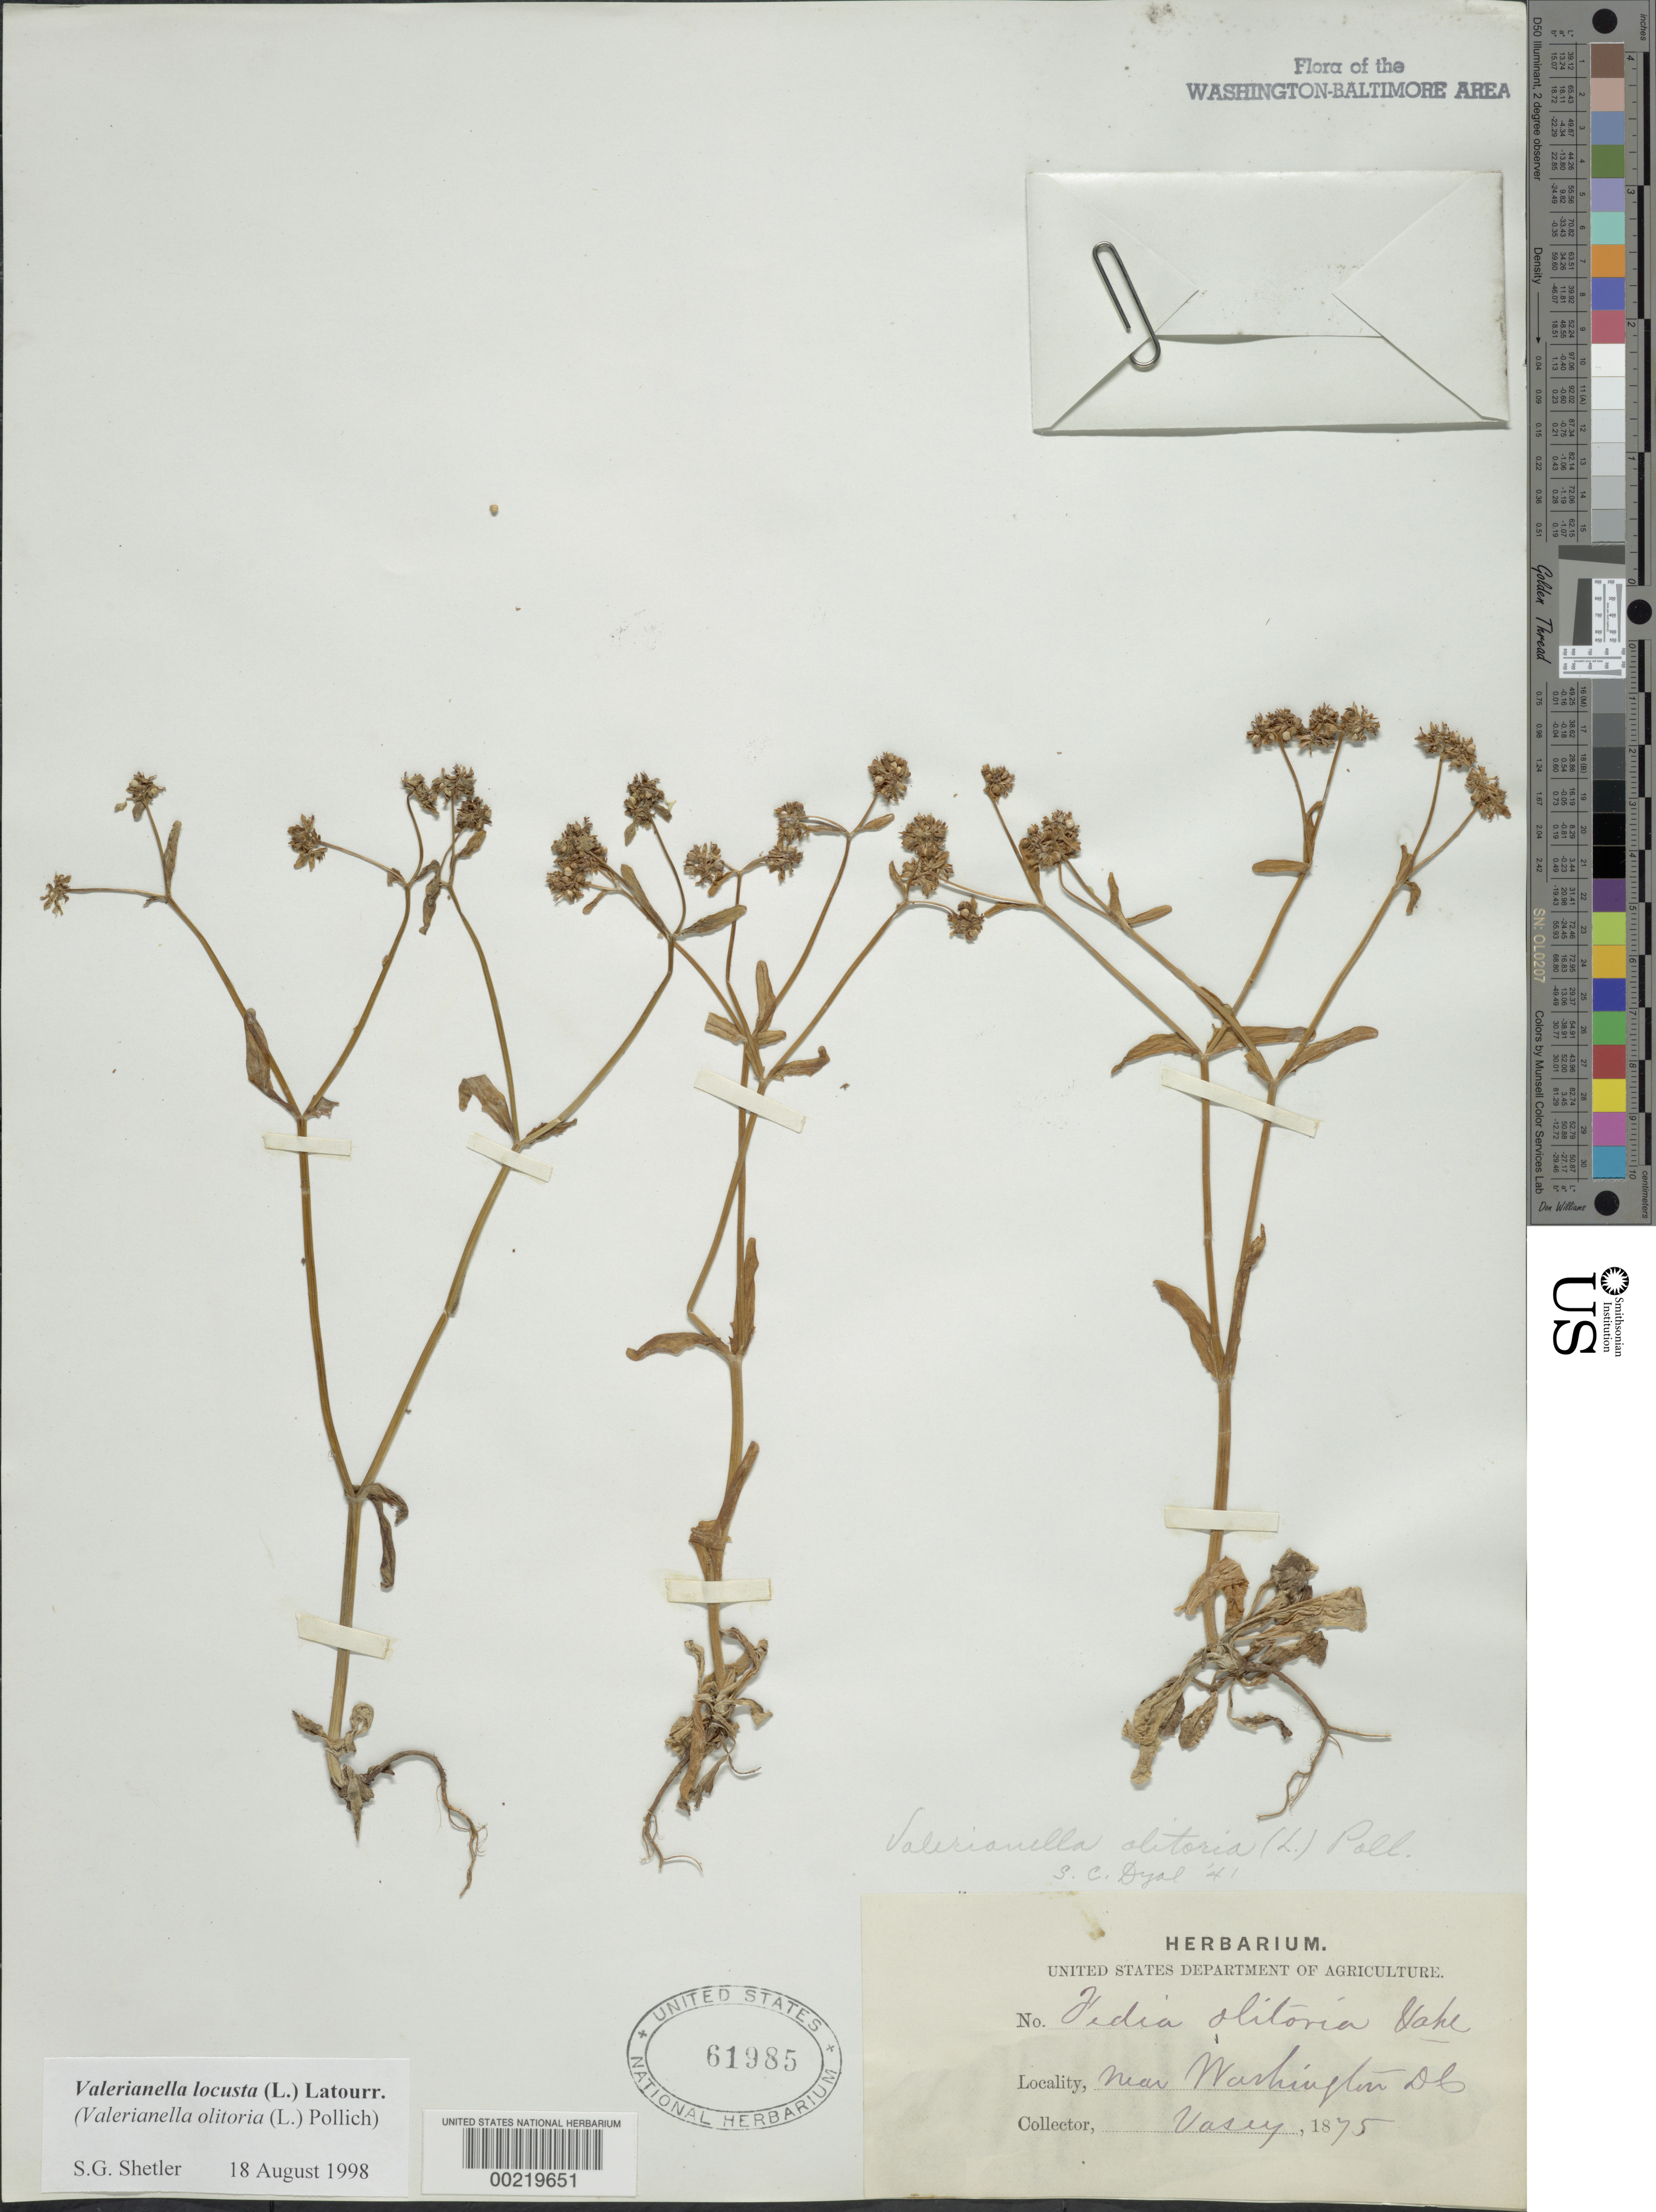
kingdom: Plantae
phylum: Tracheophyta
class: Magnoliopsida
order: Dipsacales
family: Caprifoliaceae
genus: Valerianella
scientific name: Valerianella locusta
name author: (L.) Latourr.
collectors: L. F. Ward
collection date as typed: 1874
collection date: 1874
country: United States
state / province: District of Columbia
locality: DC vicinity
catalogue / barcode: US 61985